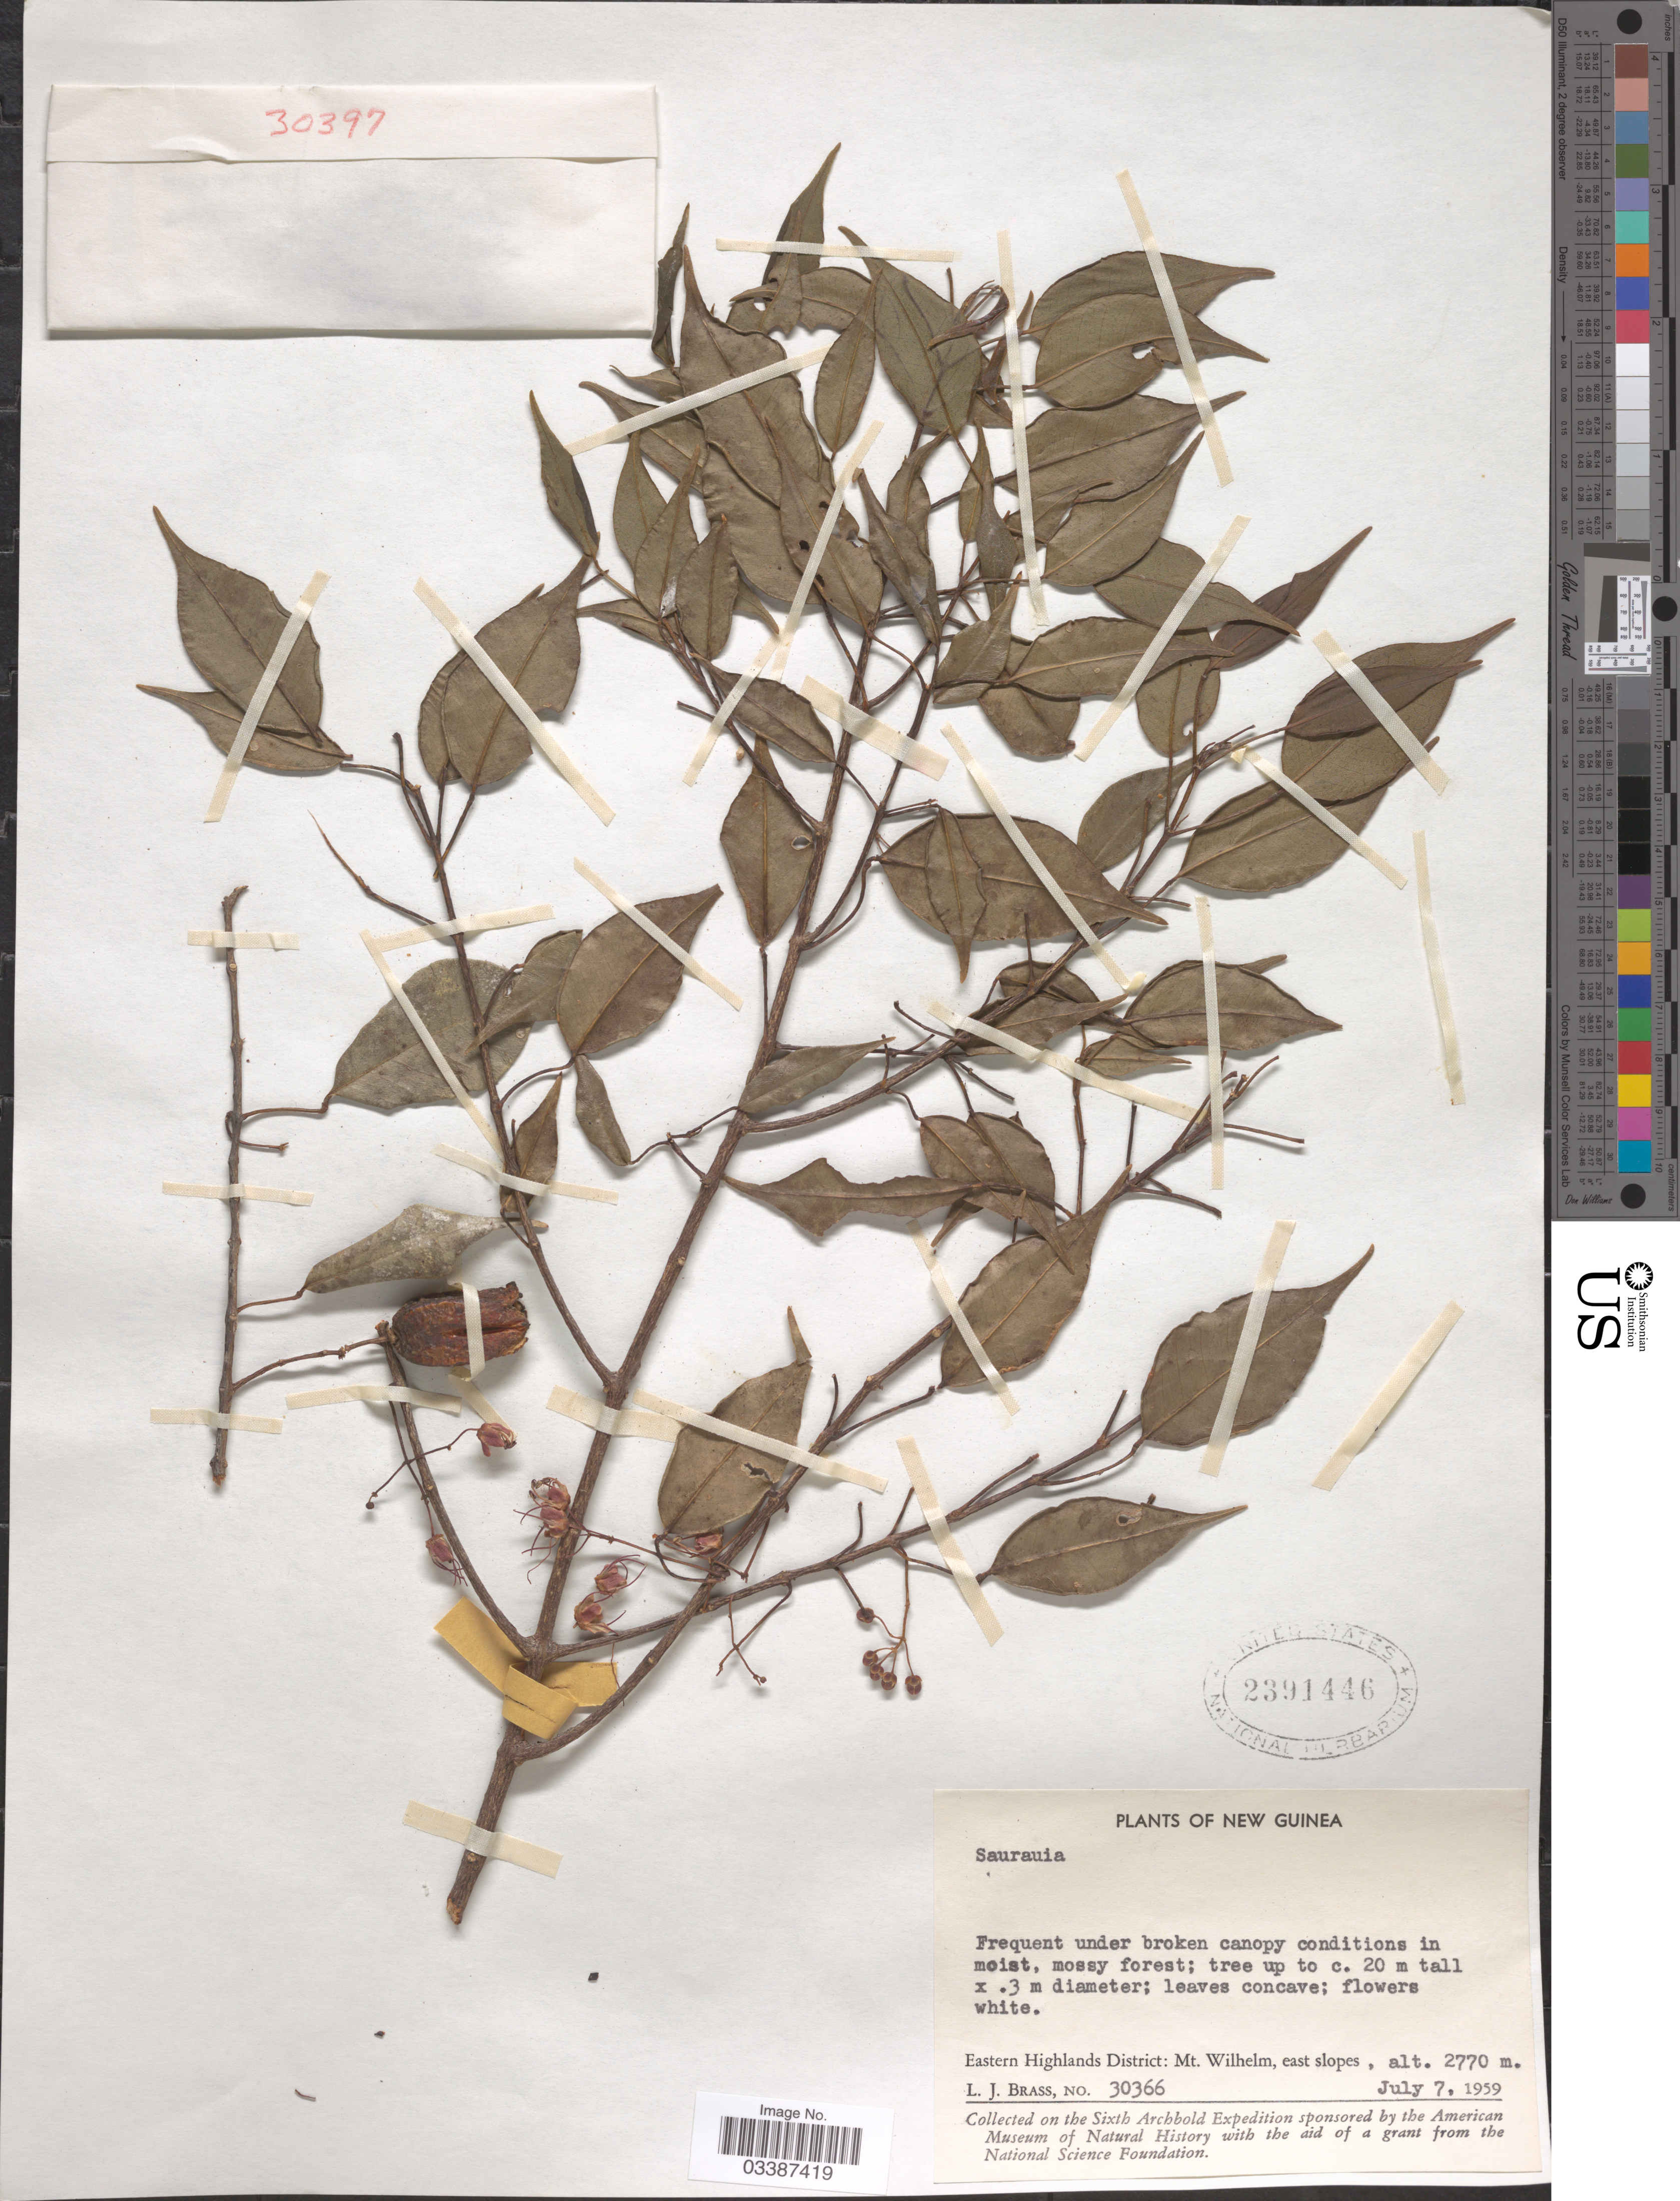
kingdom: Plantae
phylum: Tracheophyta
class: Magnoliopsida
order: Ericales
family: Actinidiaceae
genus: Saurauia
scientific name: Saurauia sp.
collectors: L. J. Brass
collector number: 30366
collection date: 1959-07-07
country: Papua New Guinea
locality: New Guinea. Eastern Highlands District: Mt. Wilhelm, east slopes.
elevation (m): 2770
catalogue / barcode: US 2391446